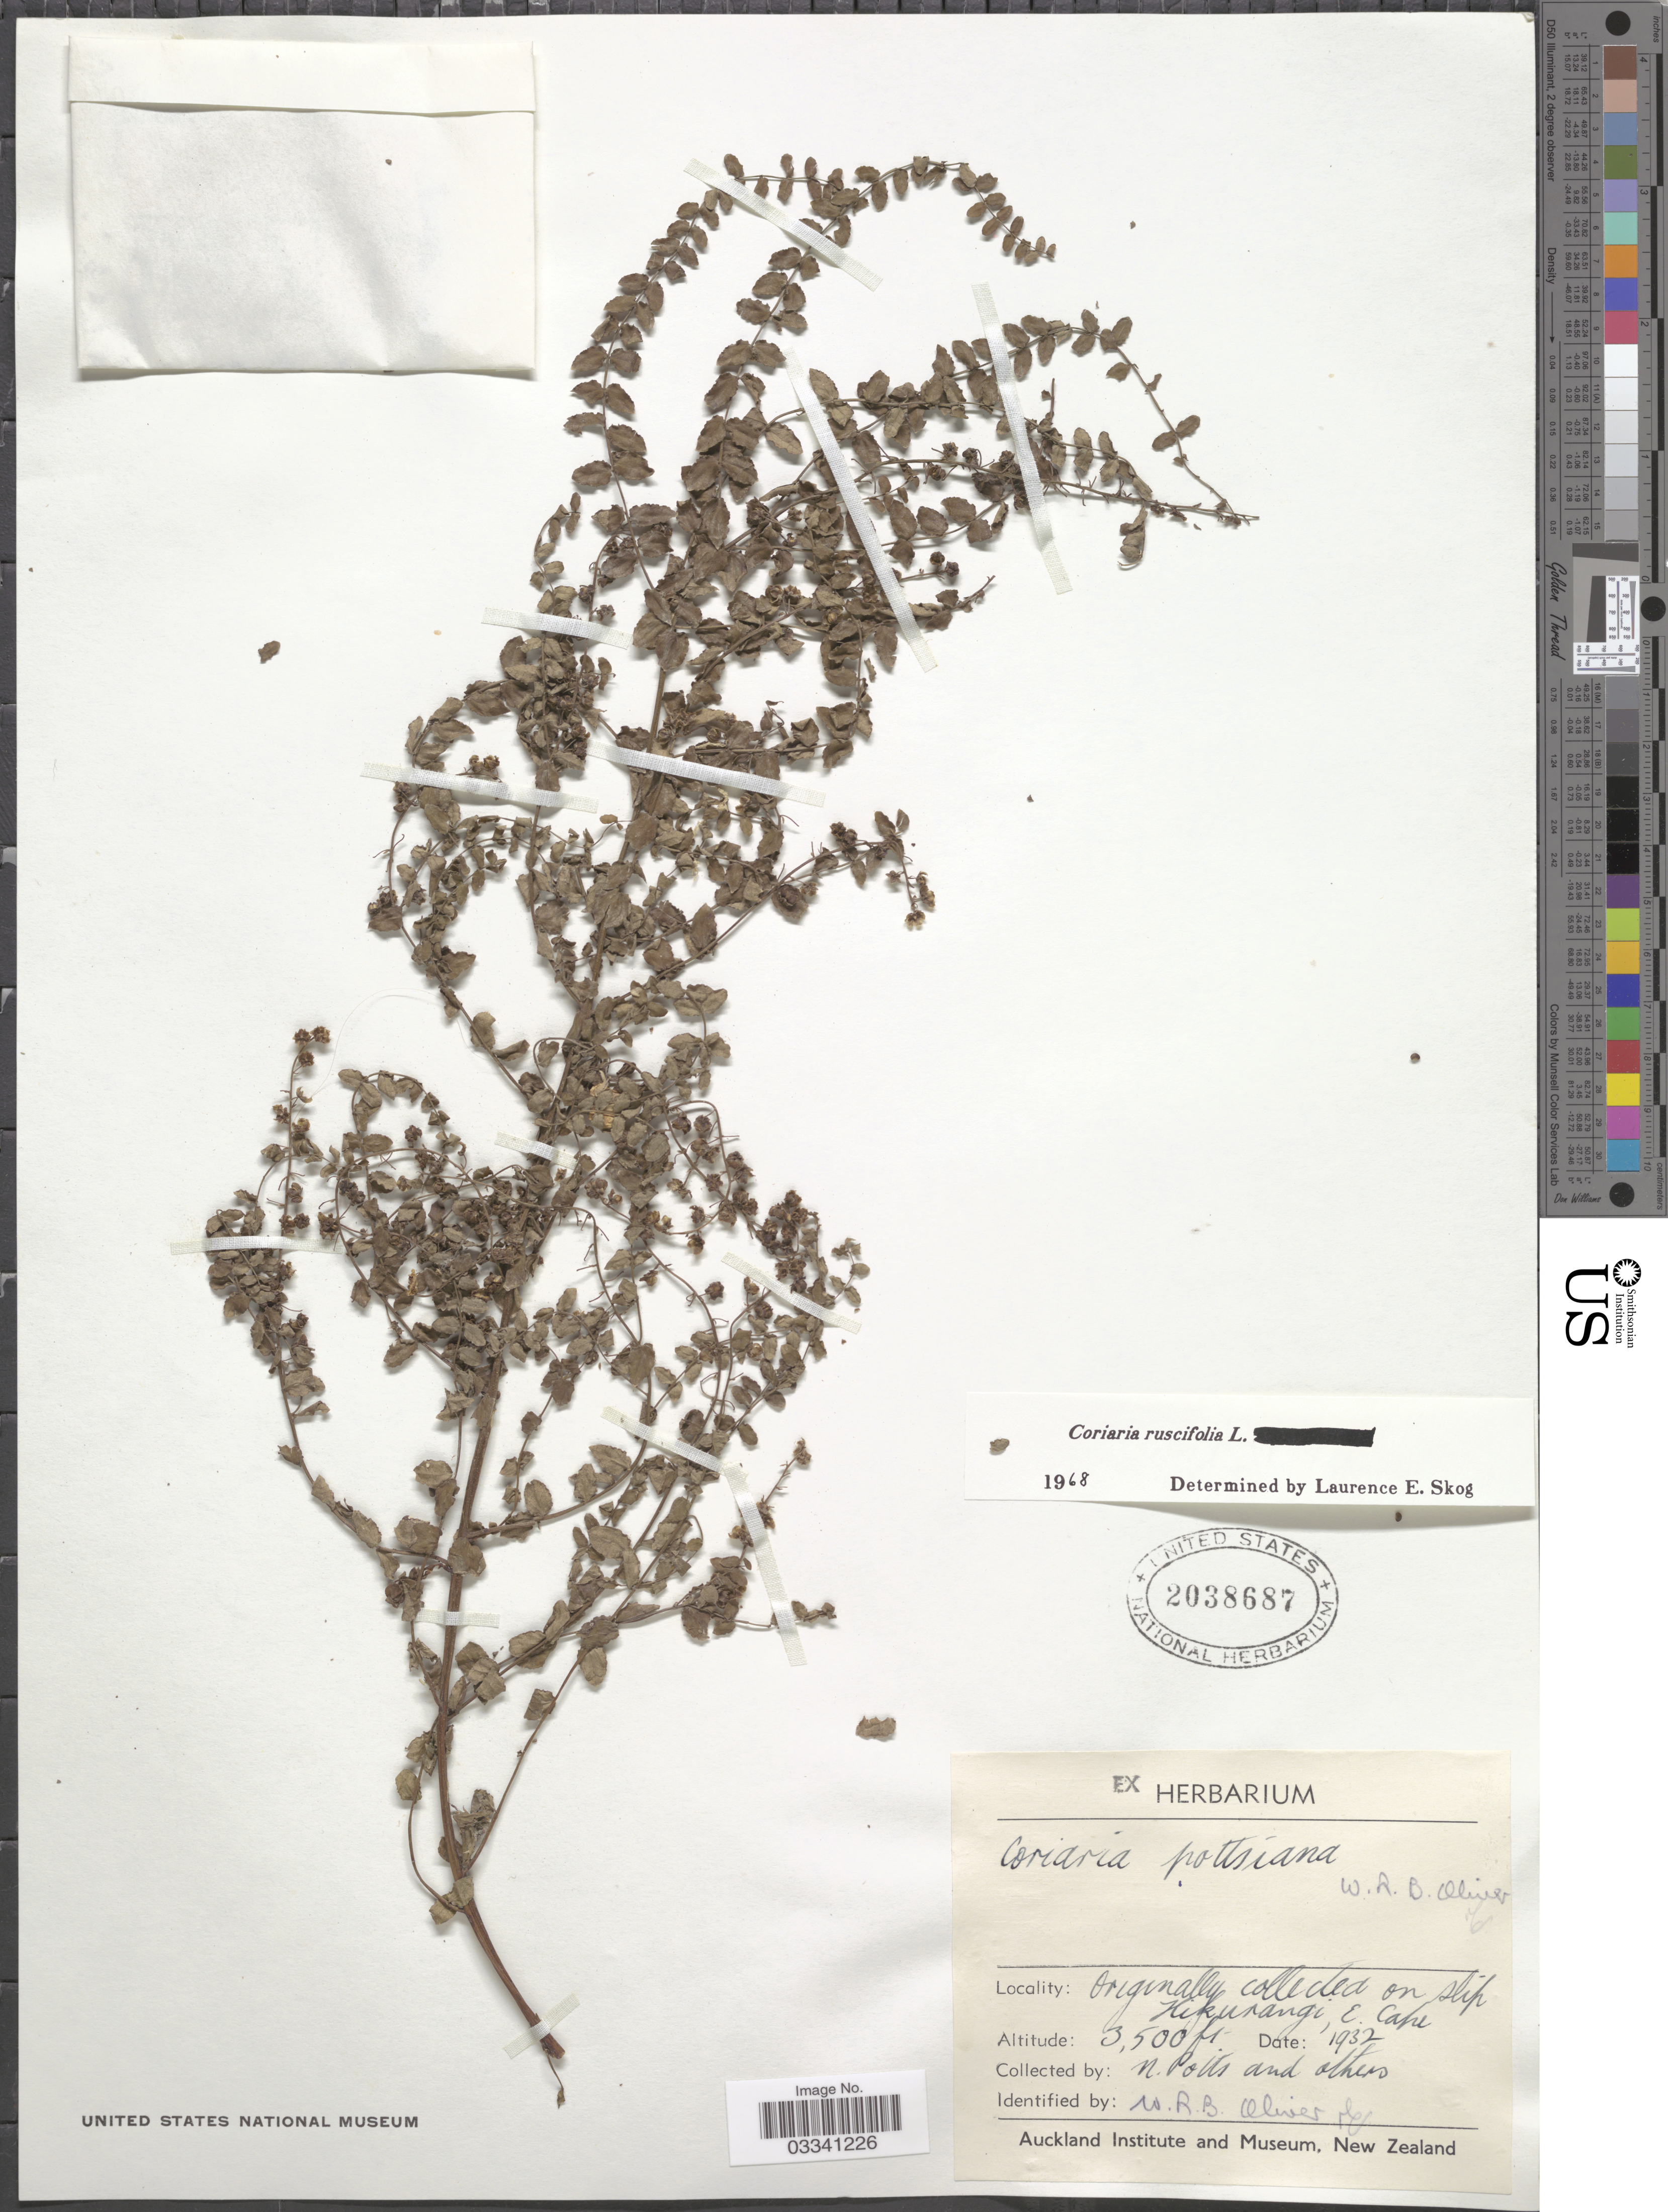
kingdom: Plantae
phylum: Tracheophyta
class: Magnoliopsida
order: Cucurbitales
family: Coriariaceae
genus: Coriaria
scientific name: Coriaria ruscifolia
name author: L.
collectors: N. Potts & et al.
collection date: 1932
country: New Zealand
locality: On slip Hikurangi, E. Cape.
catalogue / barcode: US 2038687